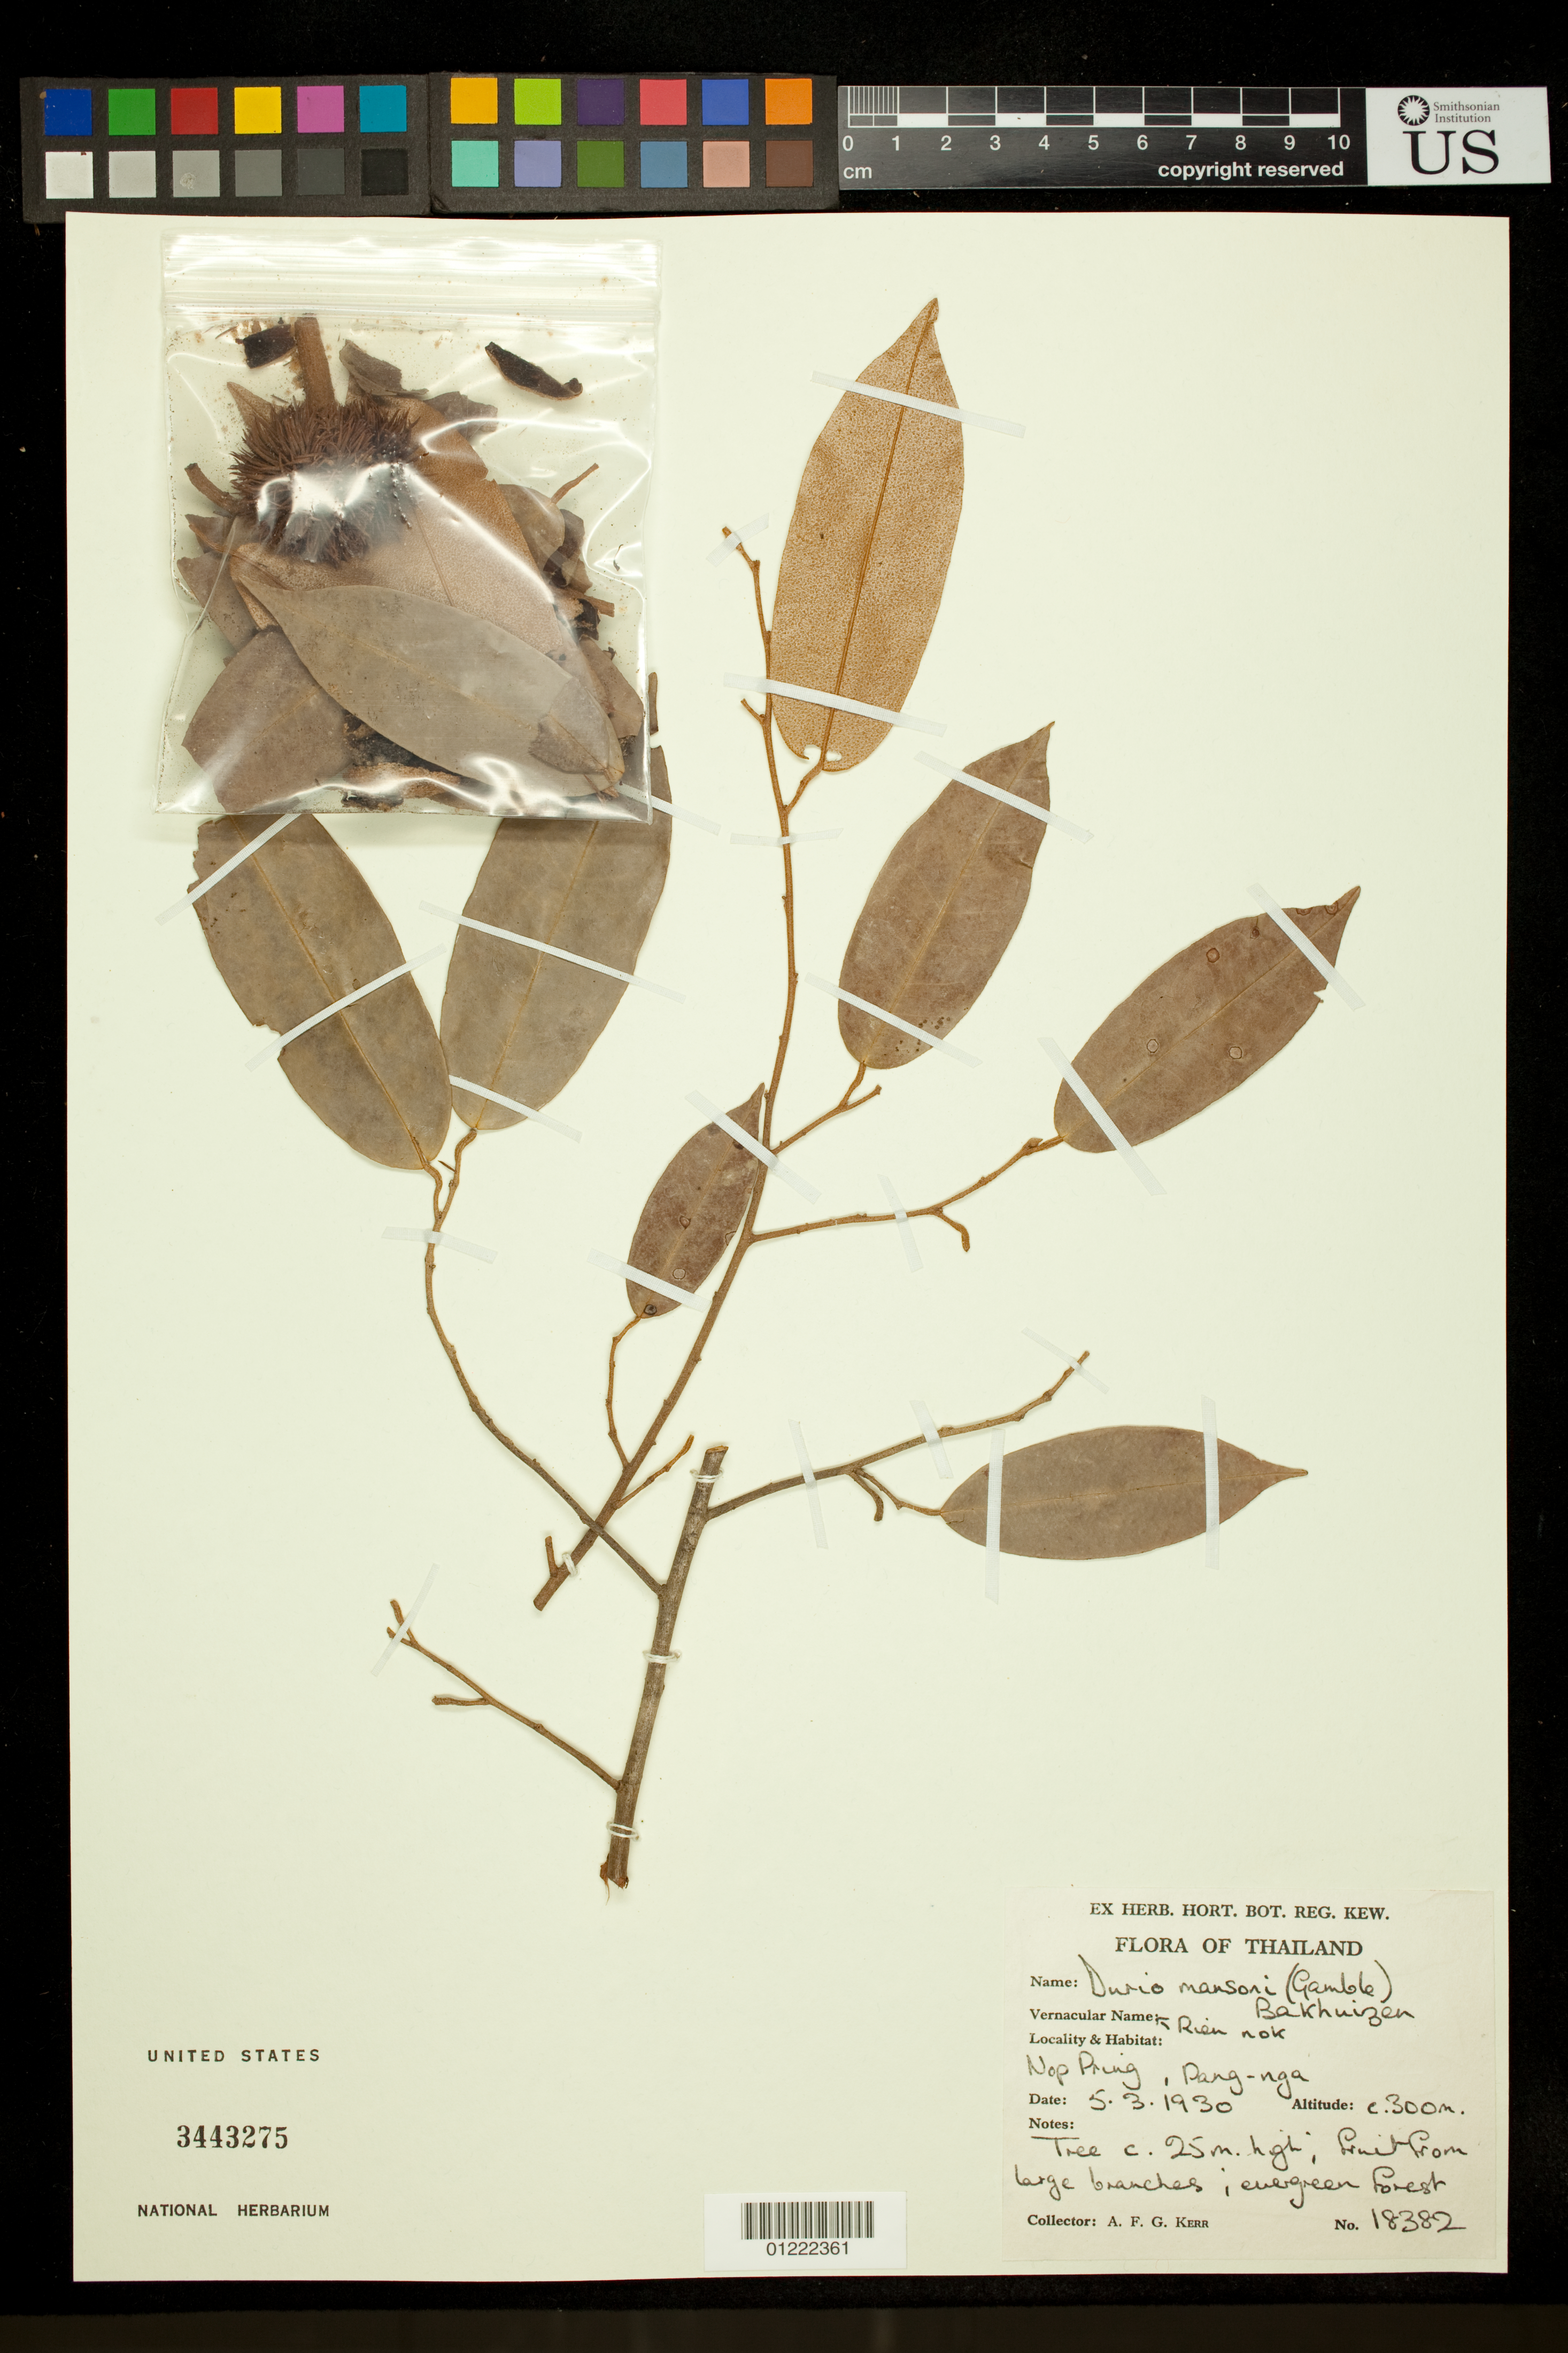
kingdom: Plantae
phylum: Tracheophyta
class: Magnoliopsida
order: Malvales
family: Malvaceae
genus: Boschia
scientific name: Boschia mansonii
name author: Gamble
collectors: A. F. G. Kerr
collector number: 18382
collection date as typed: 5/3/1930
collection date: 1930-05-03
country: Thailand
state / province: Phang Nga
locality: Nop Pring, Pang-nga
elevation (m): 300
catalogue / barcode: US 3443275